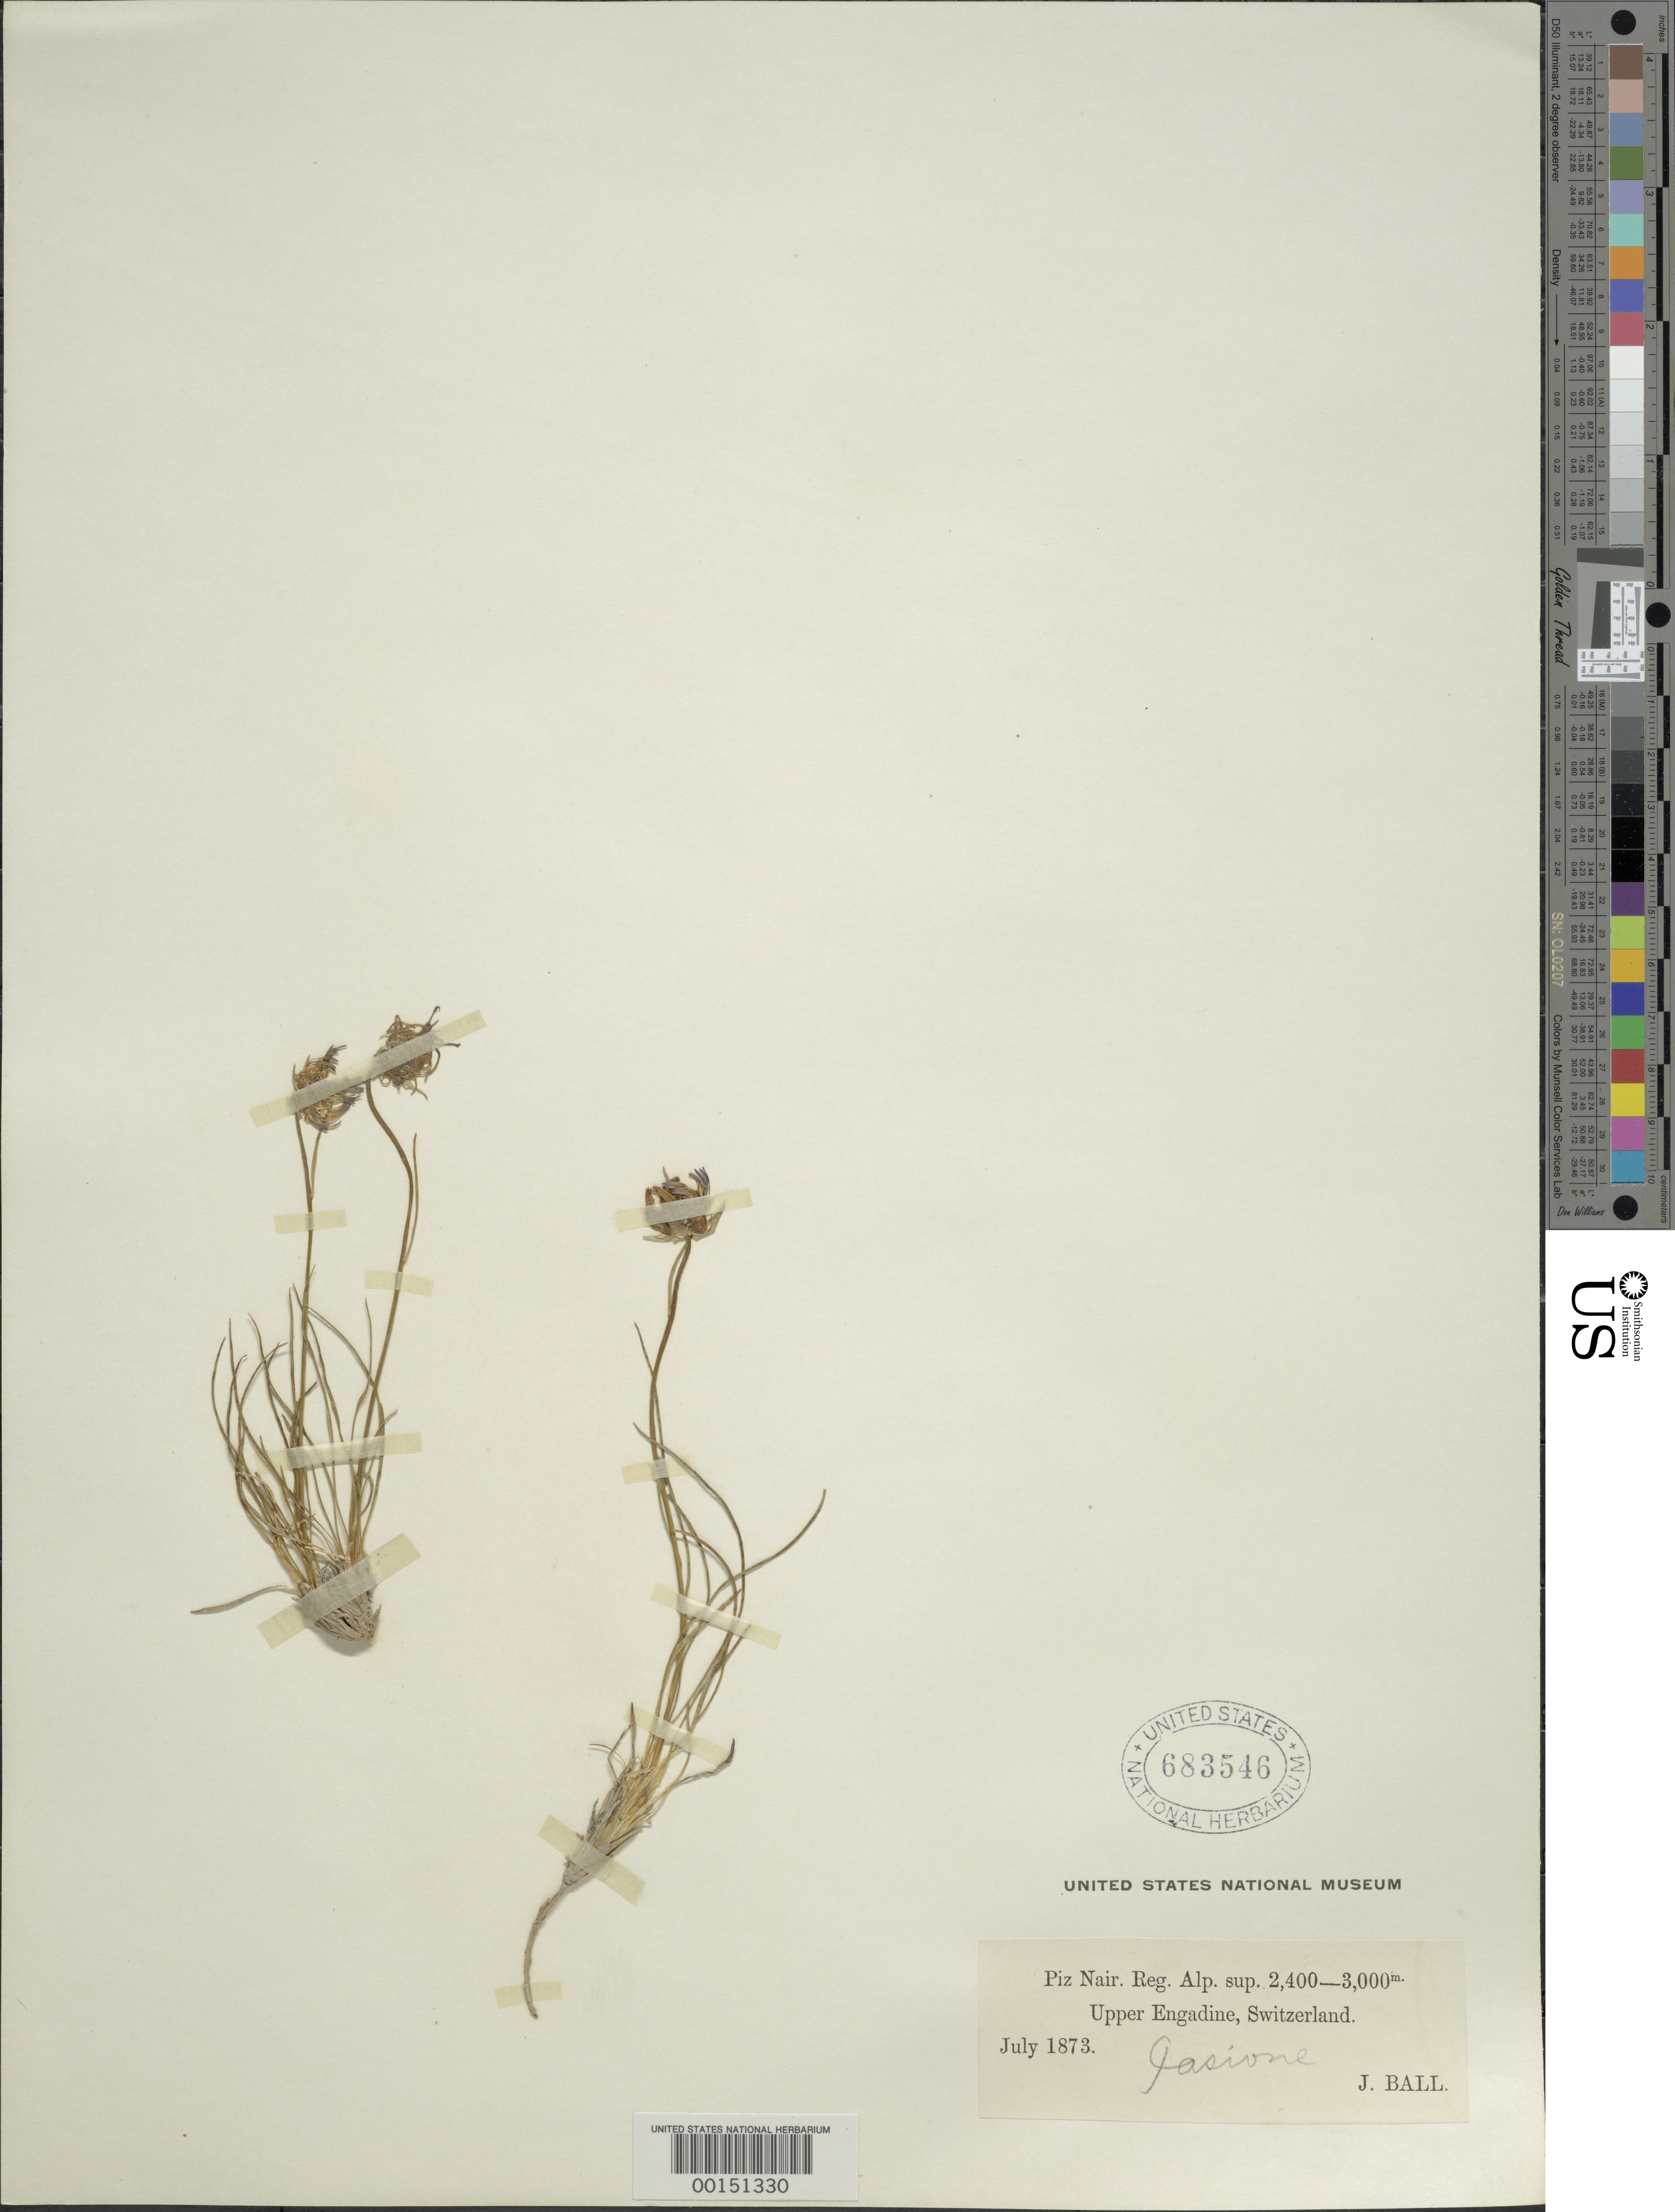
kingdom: Plantae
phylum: Tracheophyta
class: Magnoliopsida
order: Dipsacales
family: Caprifoliaceae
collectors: J. Ball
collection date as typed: Jul 1873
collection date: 1873-07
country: Switzerland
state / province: Graubünden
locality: Upper Engadine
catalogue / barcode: US 683546